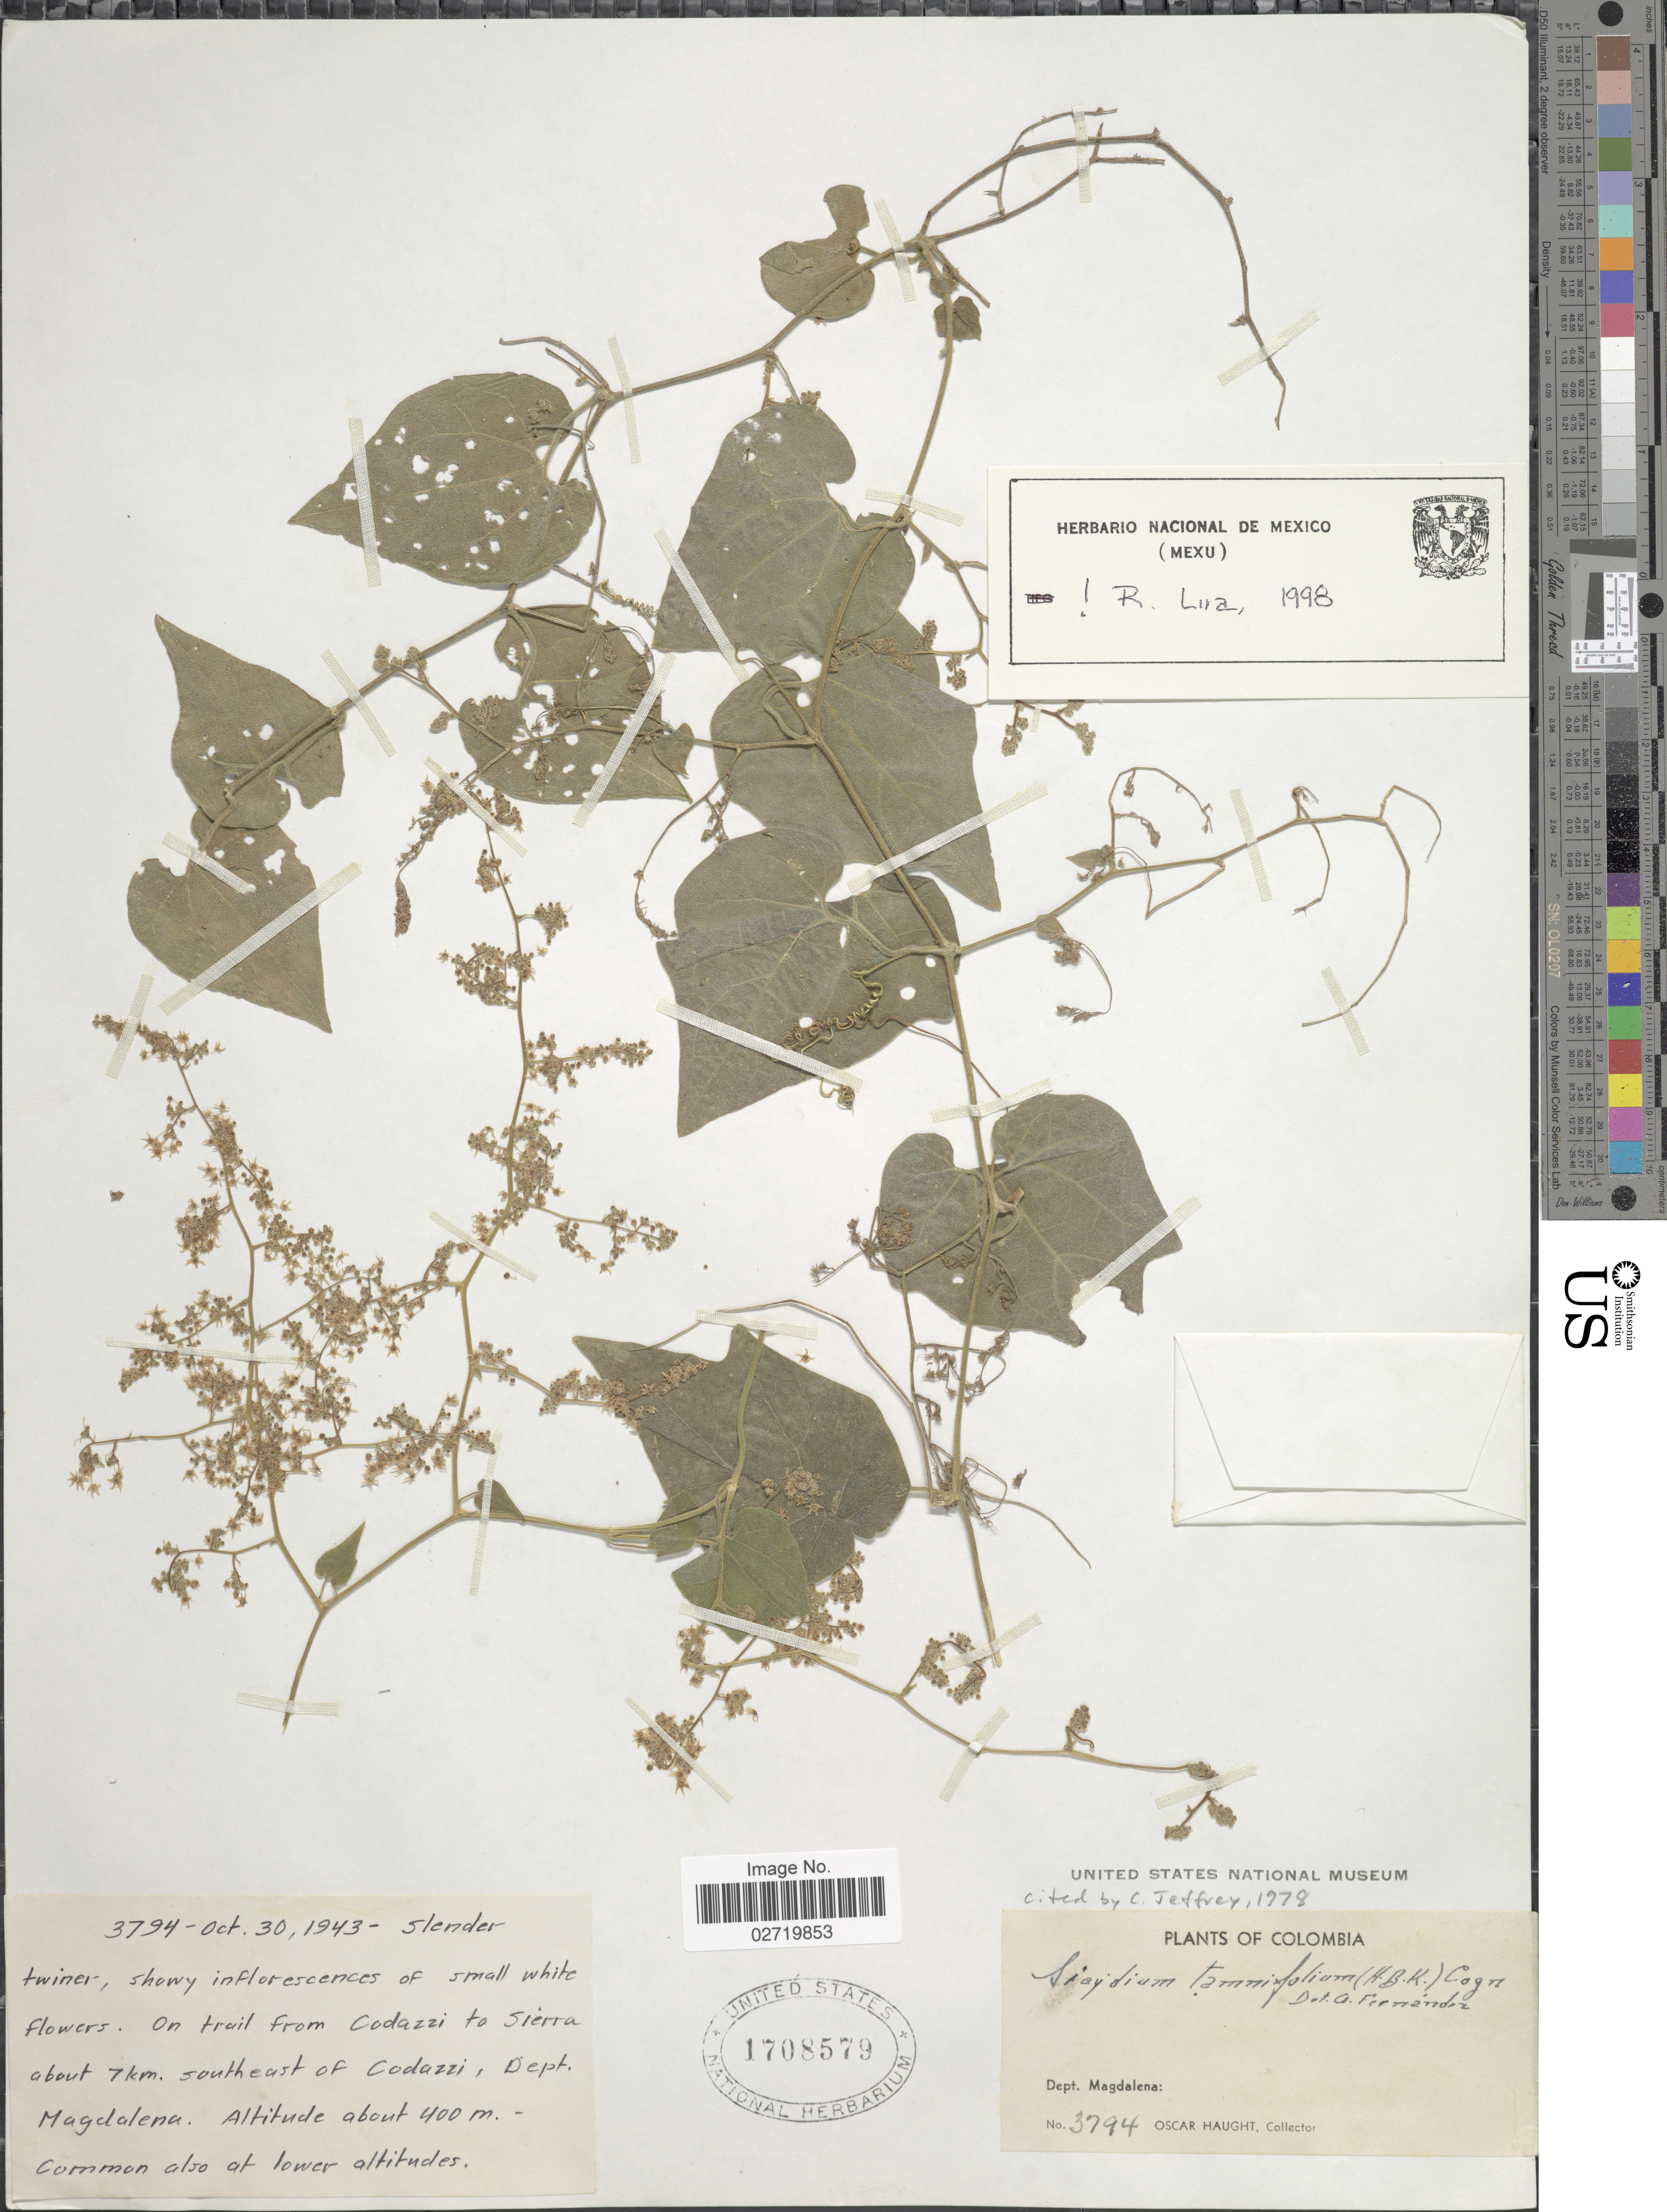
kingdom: Plantae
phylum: Tracheophyta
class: Magnoliopsida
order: Cucurbitales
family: Cucurbitaceae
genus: Sicydium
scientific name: Sicydium tamnifolium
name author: (Kunth) Cogn.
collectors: O. Haught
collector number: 3794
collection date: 1943-10-30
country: Colombia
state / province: Magdalena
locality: On trail from Codazzi to Sierra about 7 km. southeast of Codazzi, Dept. Magdalena.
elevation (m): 400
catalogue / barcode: US 1708579